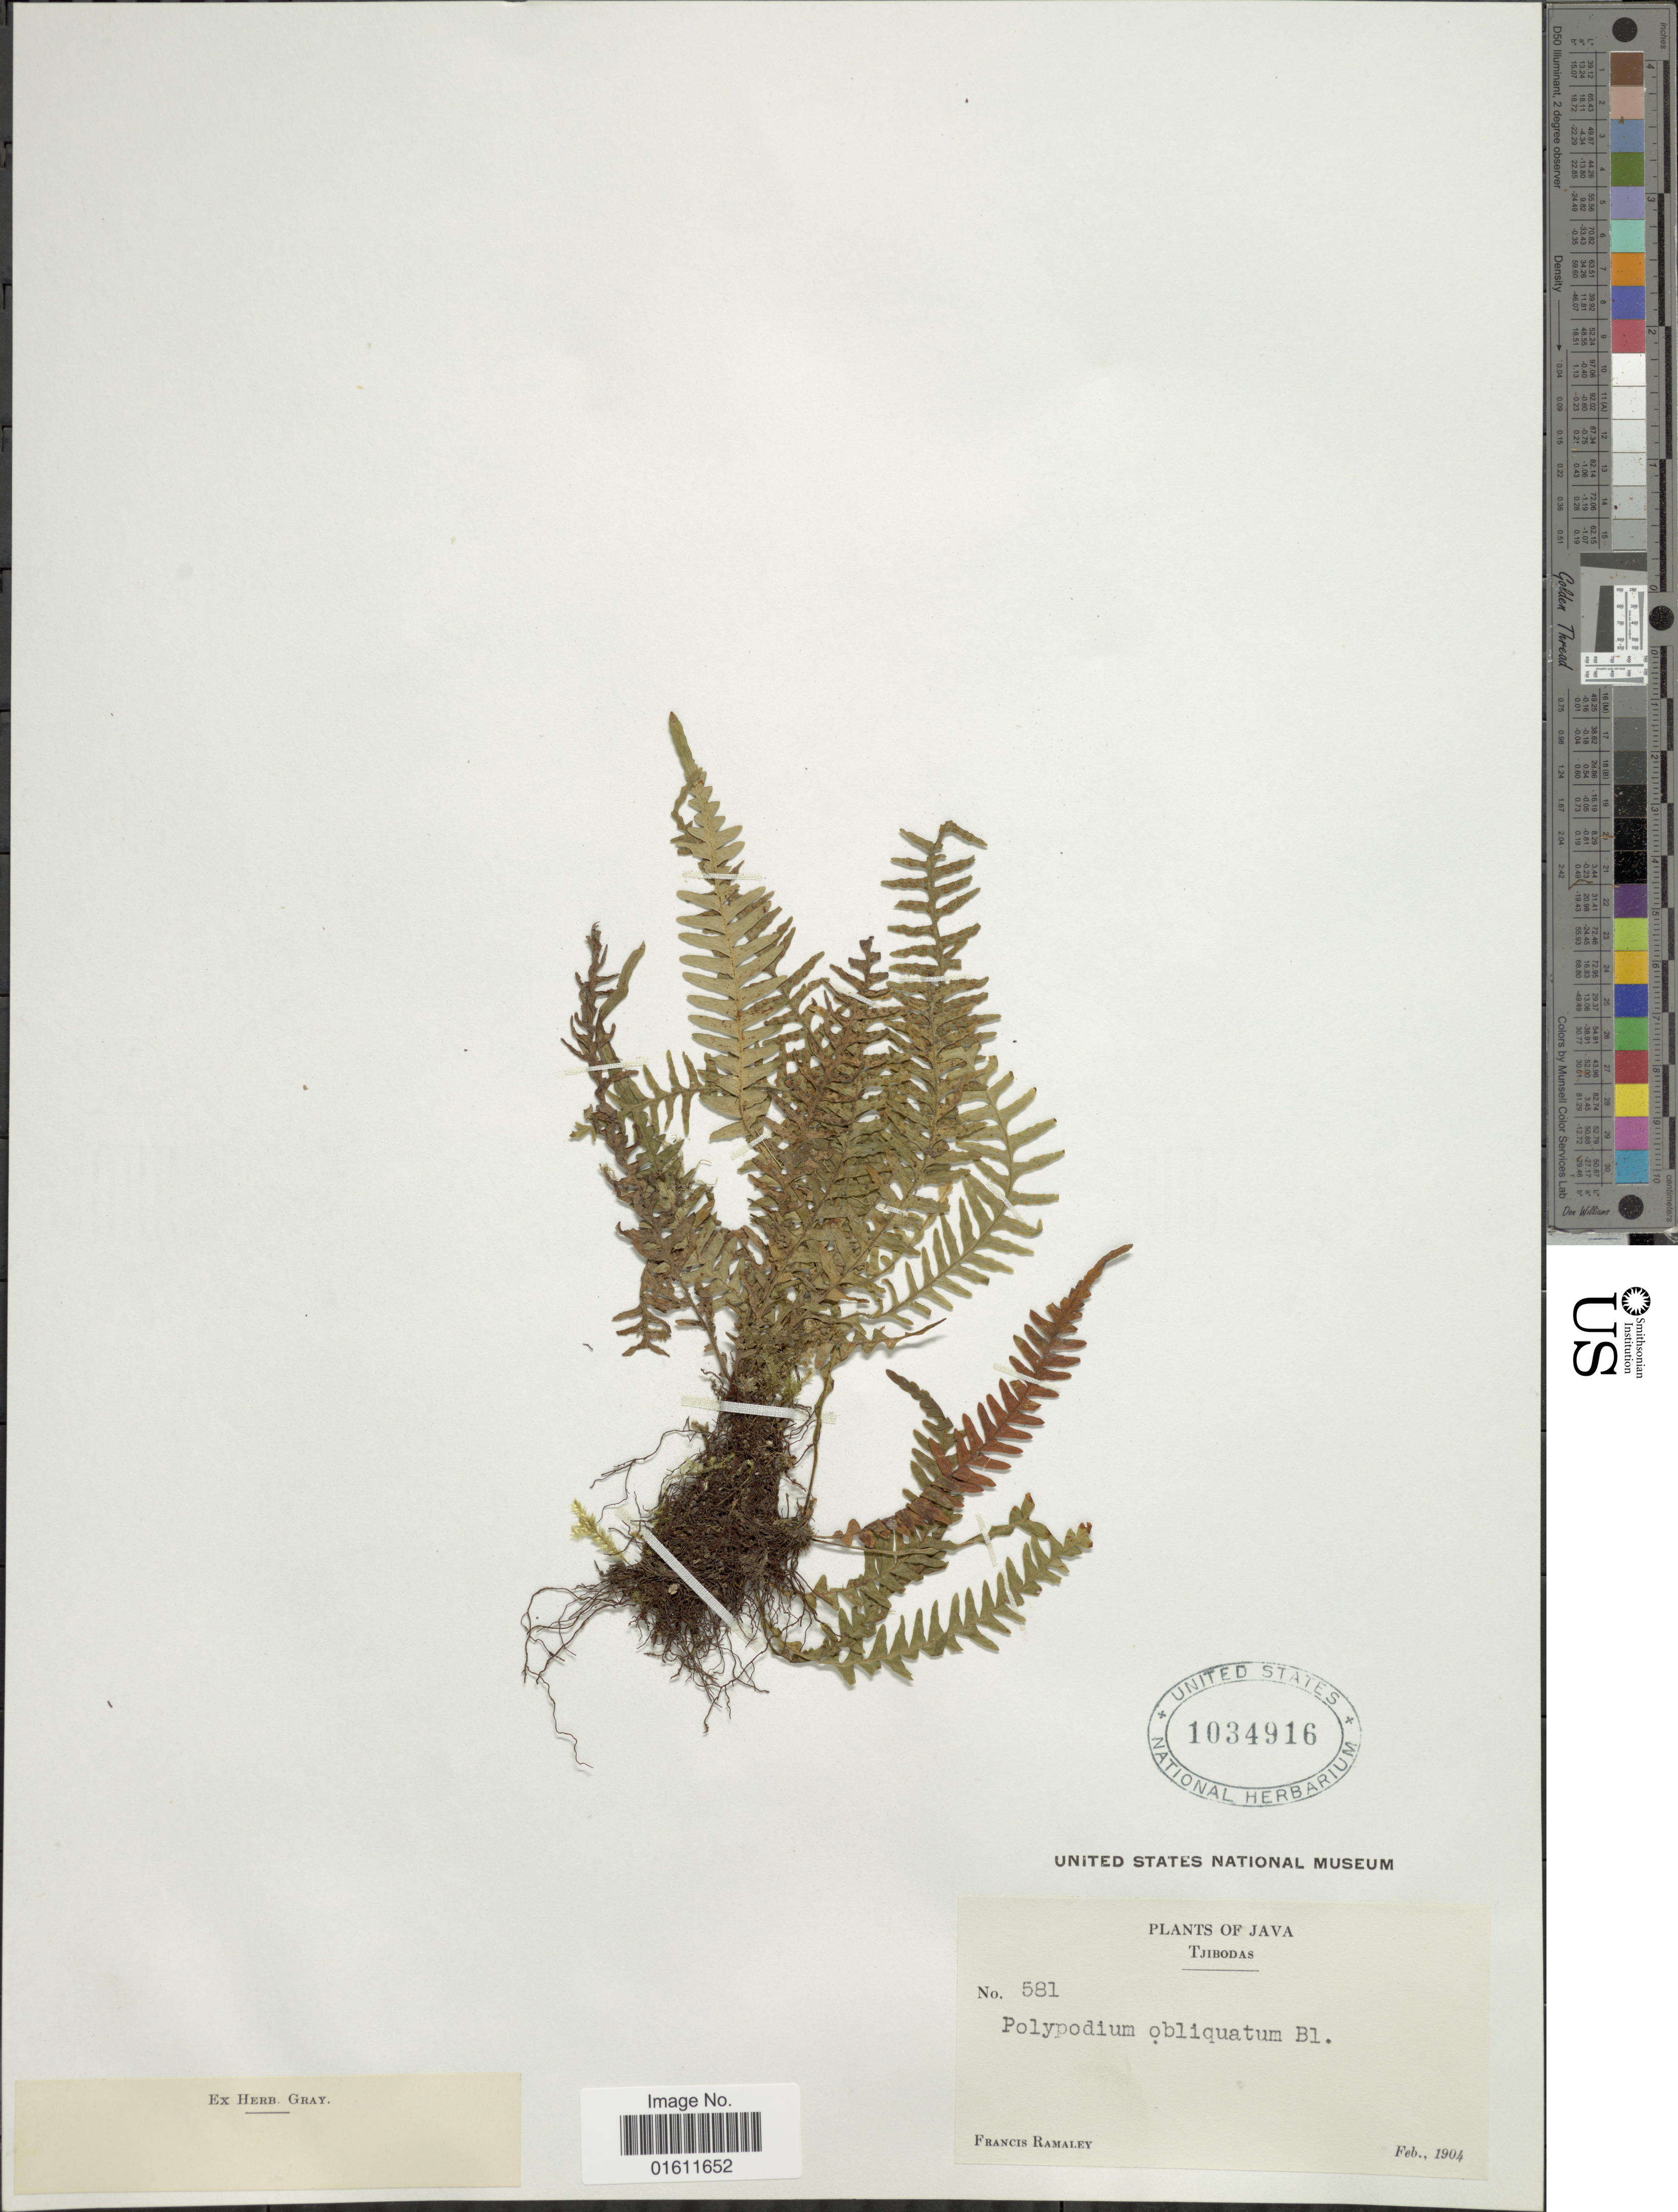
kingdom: Plantae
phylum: Tracheophyta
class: Polypodiopsida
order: Polypodiales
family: Polypodiaceae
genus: Prosaptia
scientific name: Prosaptia obliquata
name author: (Blume) Mett.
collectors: F. Ramaley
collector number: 581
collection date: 1904-02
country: Indonesia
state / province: Java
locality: Tjibodas.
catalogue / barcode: US 1034916